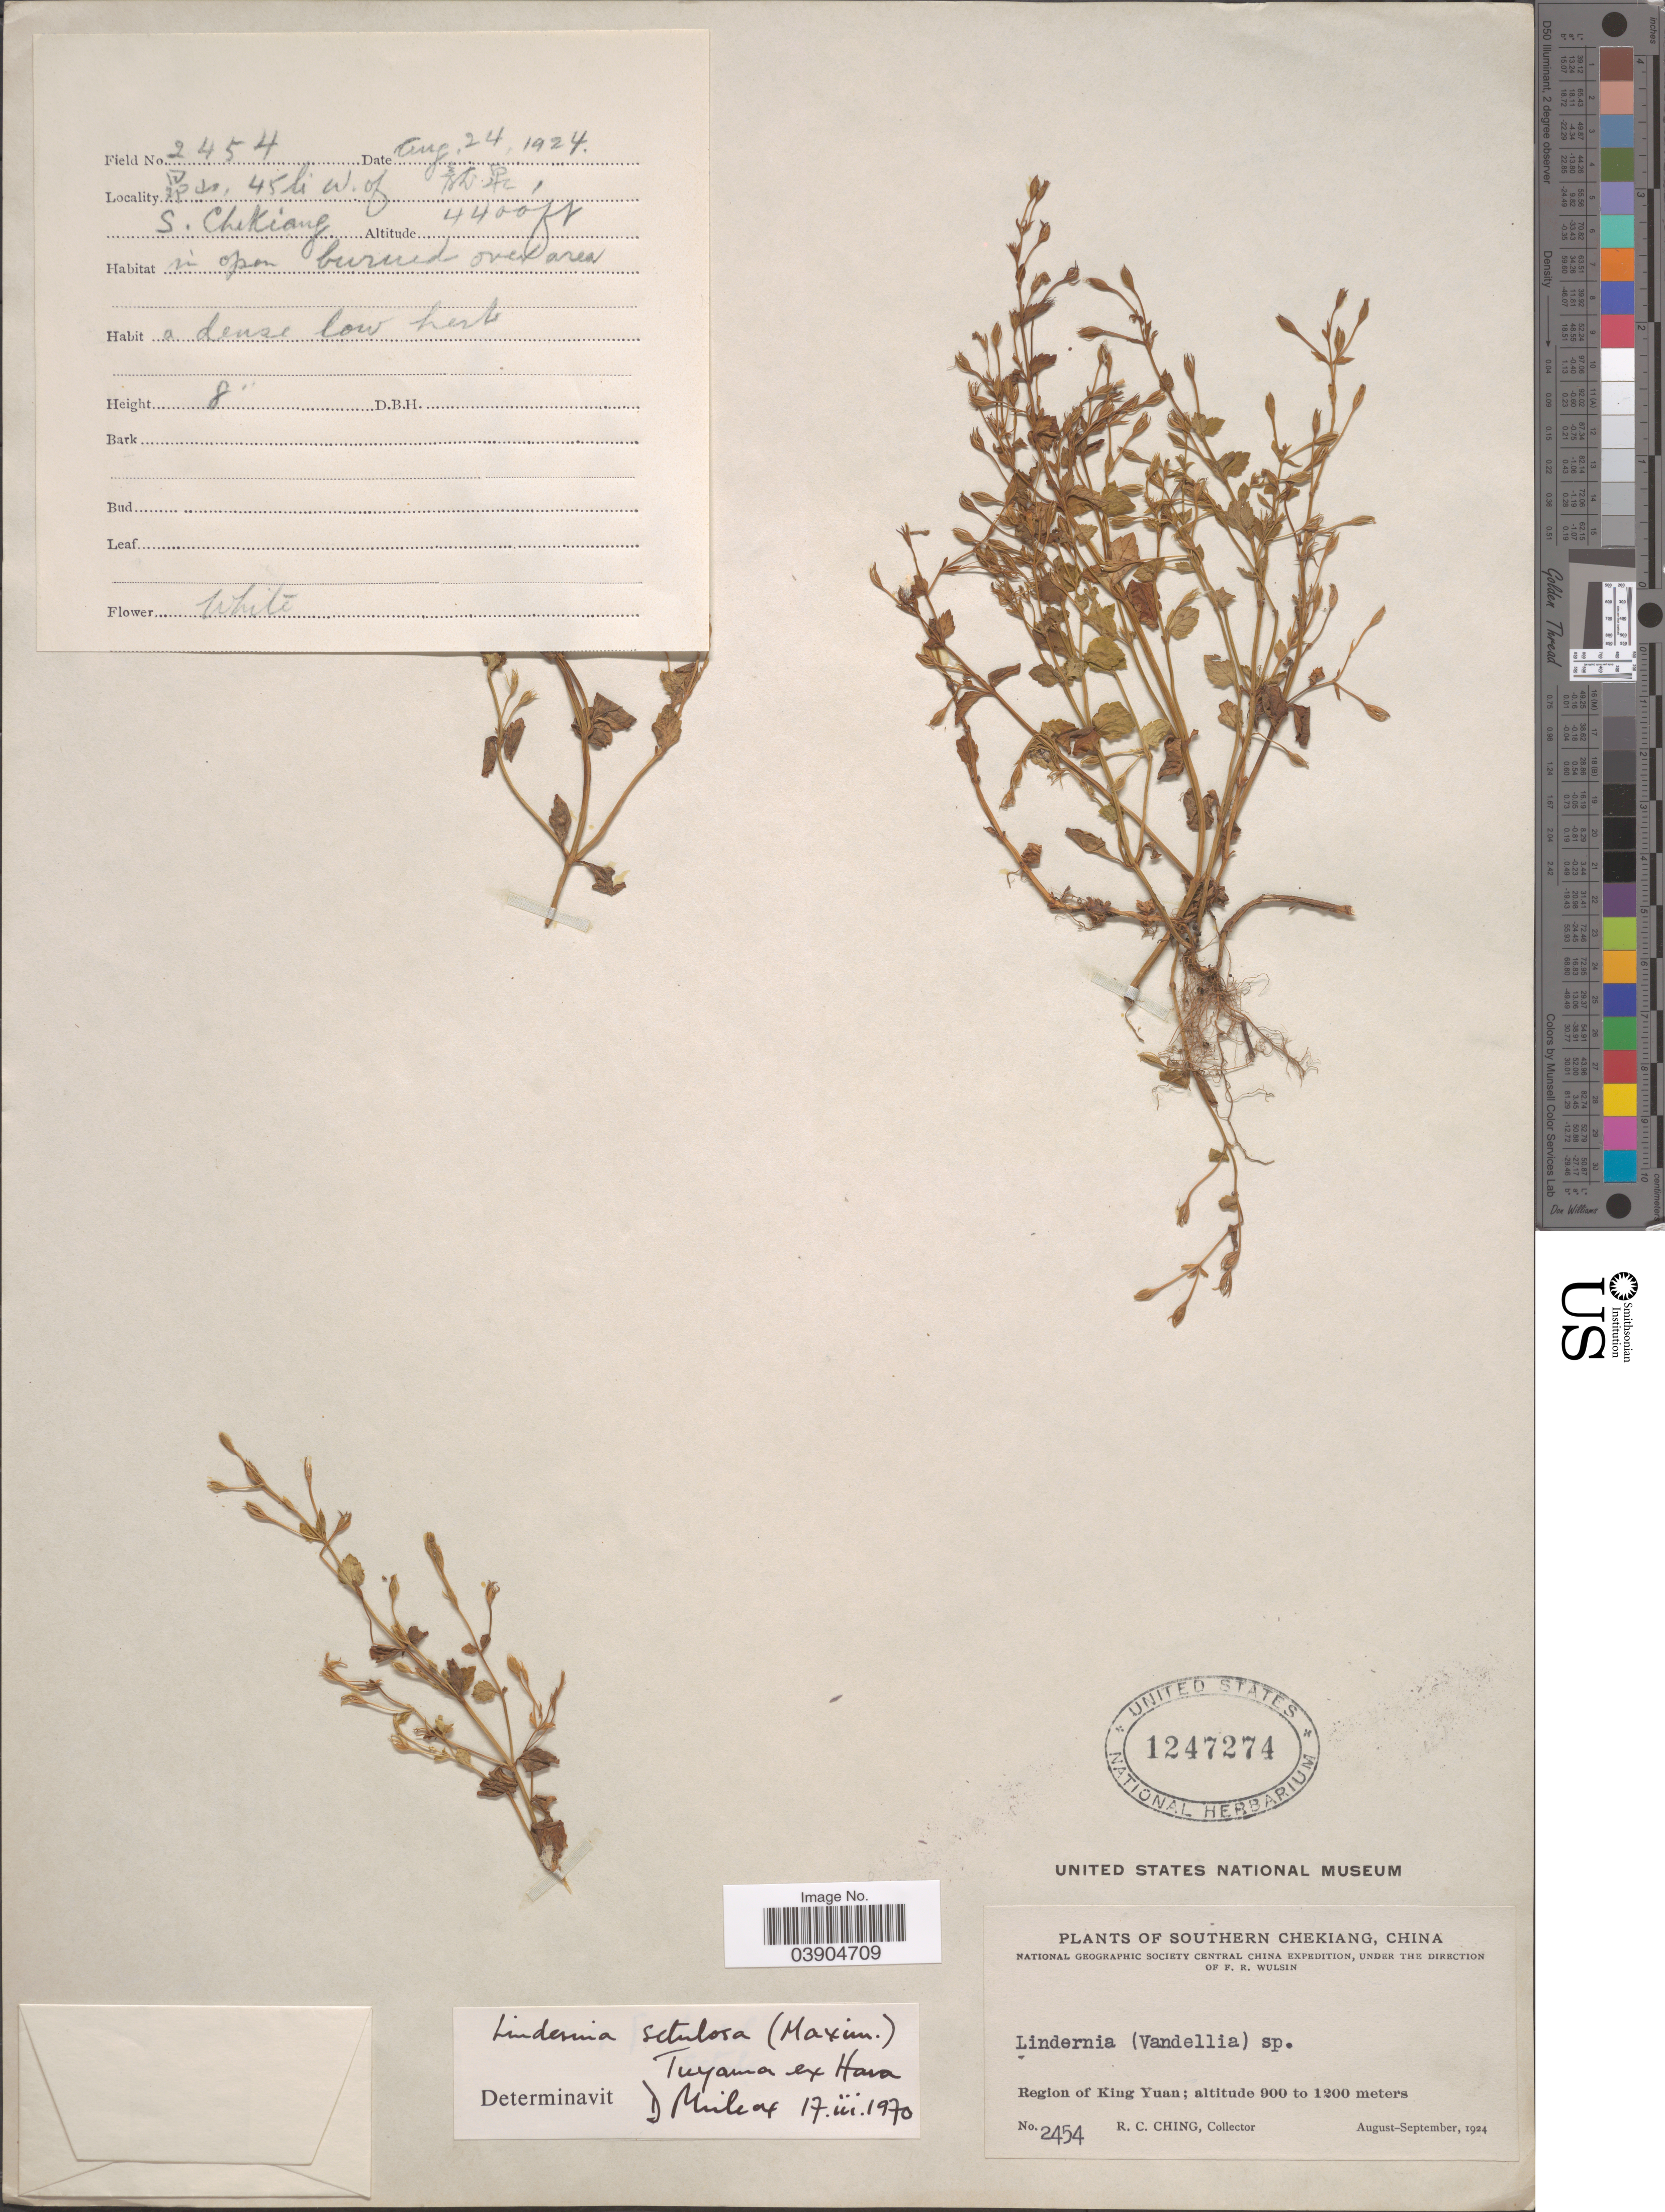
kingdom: Plantae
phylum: Tracheophyta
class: Magnoliopsida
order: Lamiales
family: Linderniaceae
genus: Lindernia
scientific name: Lindernia setulosa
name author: (Maxim.) Tuyama ex H. Hara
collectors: R. C. Ching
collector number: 2454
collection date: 1924-08-24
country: China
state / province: Zhejiang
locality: X, 45 li W. of X, Southern Chekiang. Region of King Yuan.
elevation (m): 1341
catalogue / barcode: US 1247274